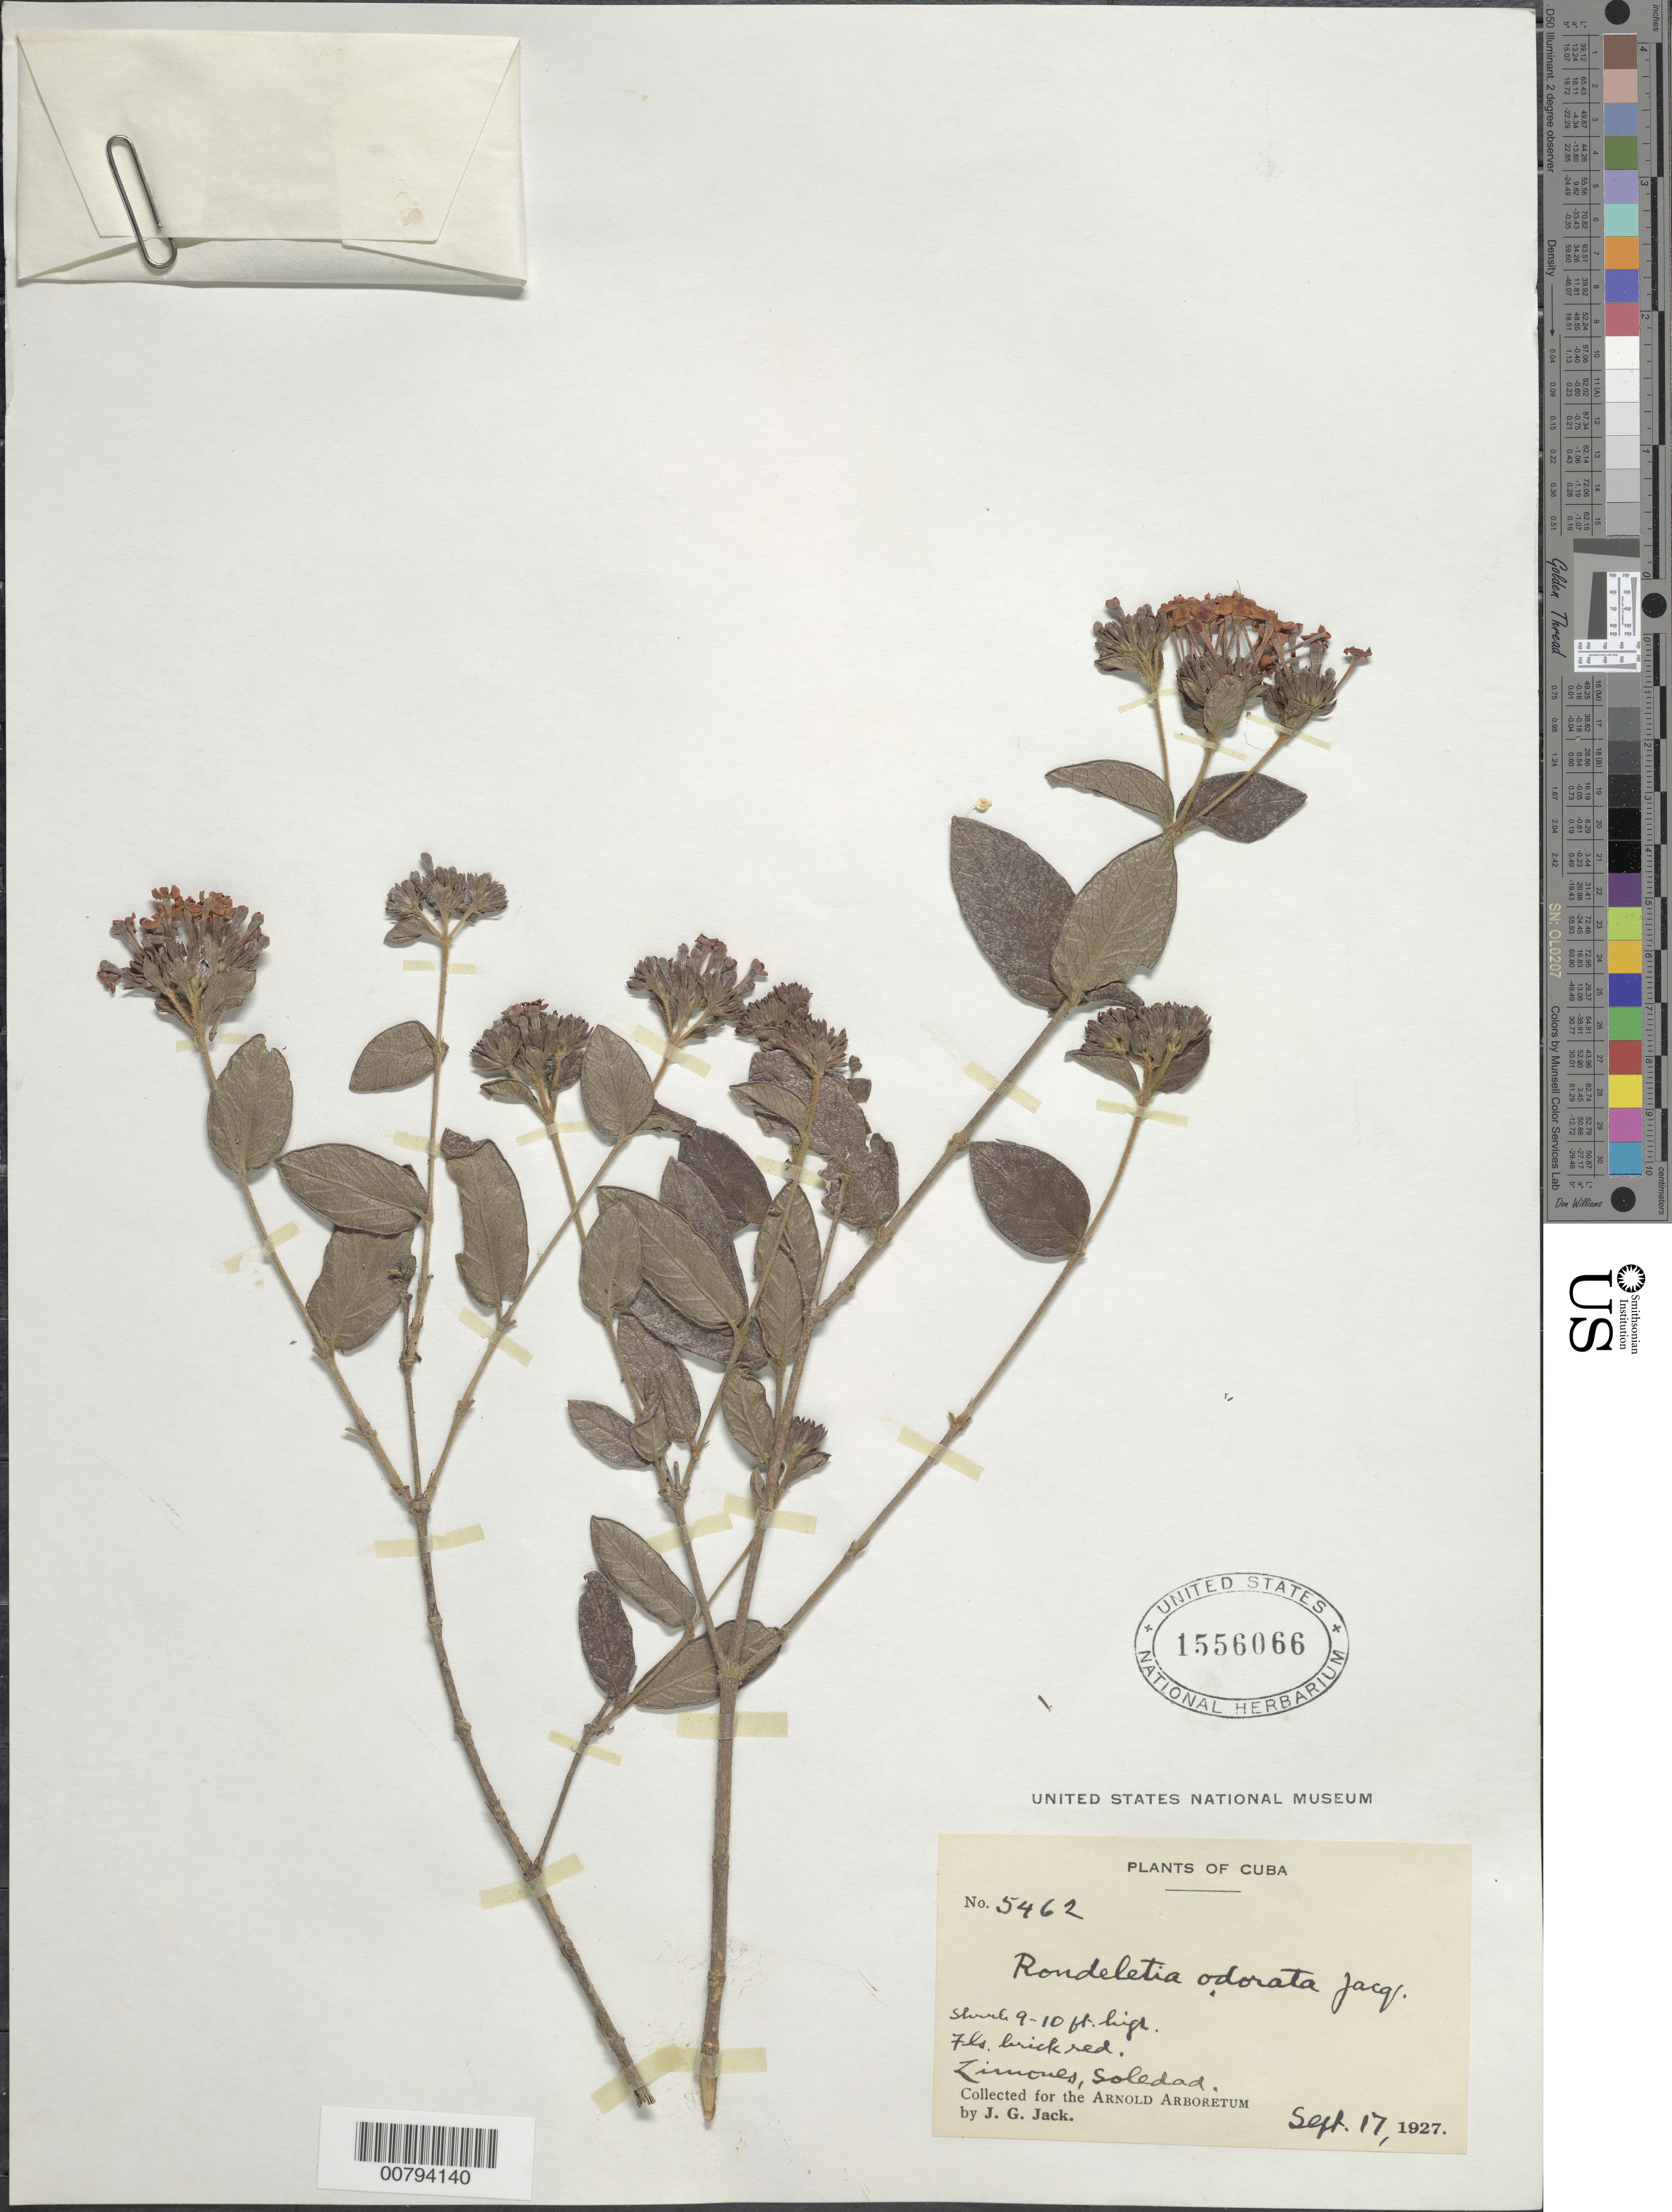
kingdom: Plantae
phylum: Tracheophyta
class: Magnoliopsida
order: Gentianales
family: Rubiaceae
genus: Rondeletia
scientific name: Rondeletia odorata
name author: Jacq.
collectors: J. G. Jack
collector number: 5462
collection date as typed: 17 Sep 1927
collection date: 1927-09-17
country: Cuba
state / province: Cienfuegos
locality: Zimones, Soledad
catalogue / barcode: US 1556066